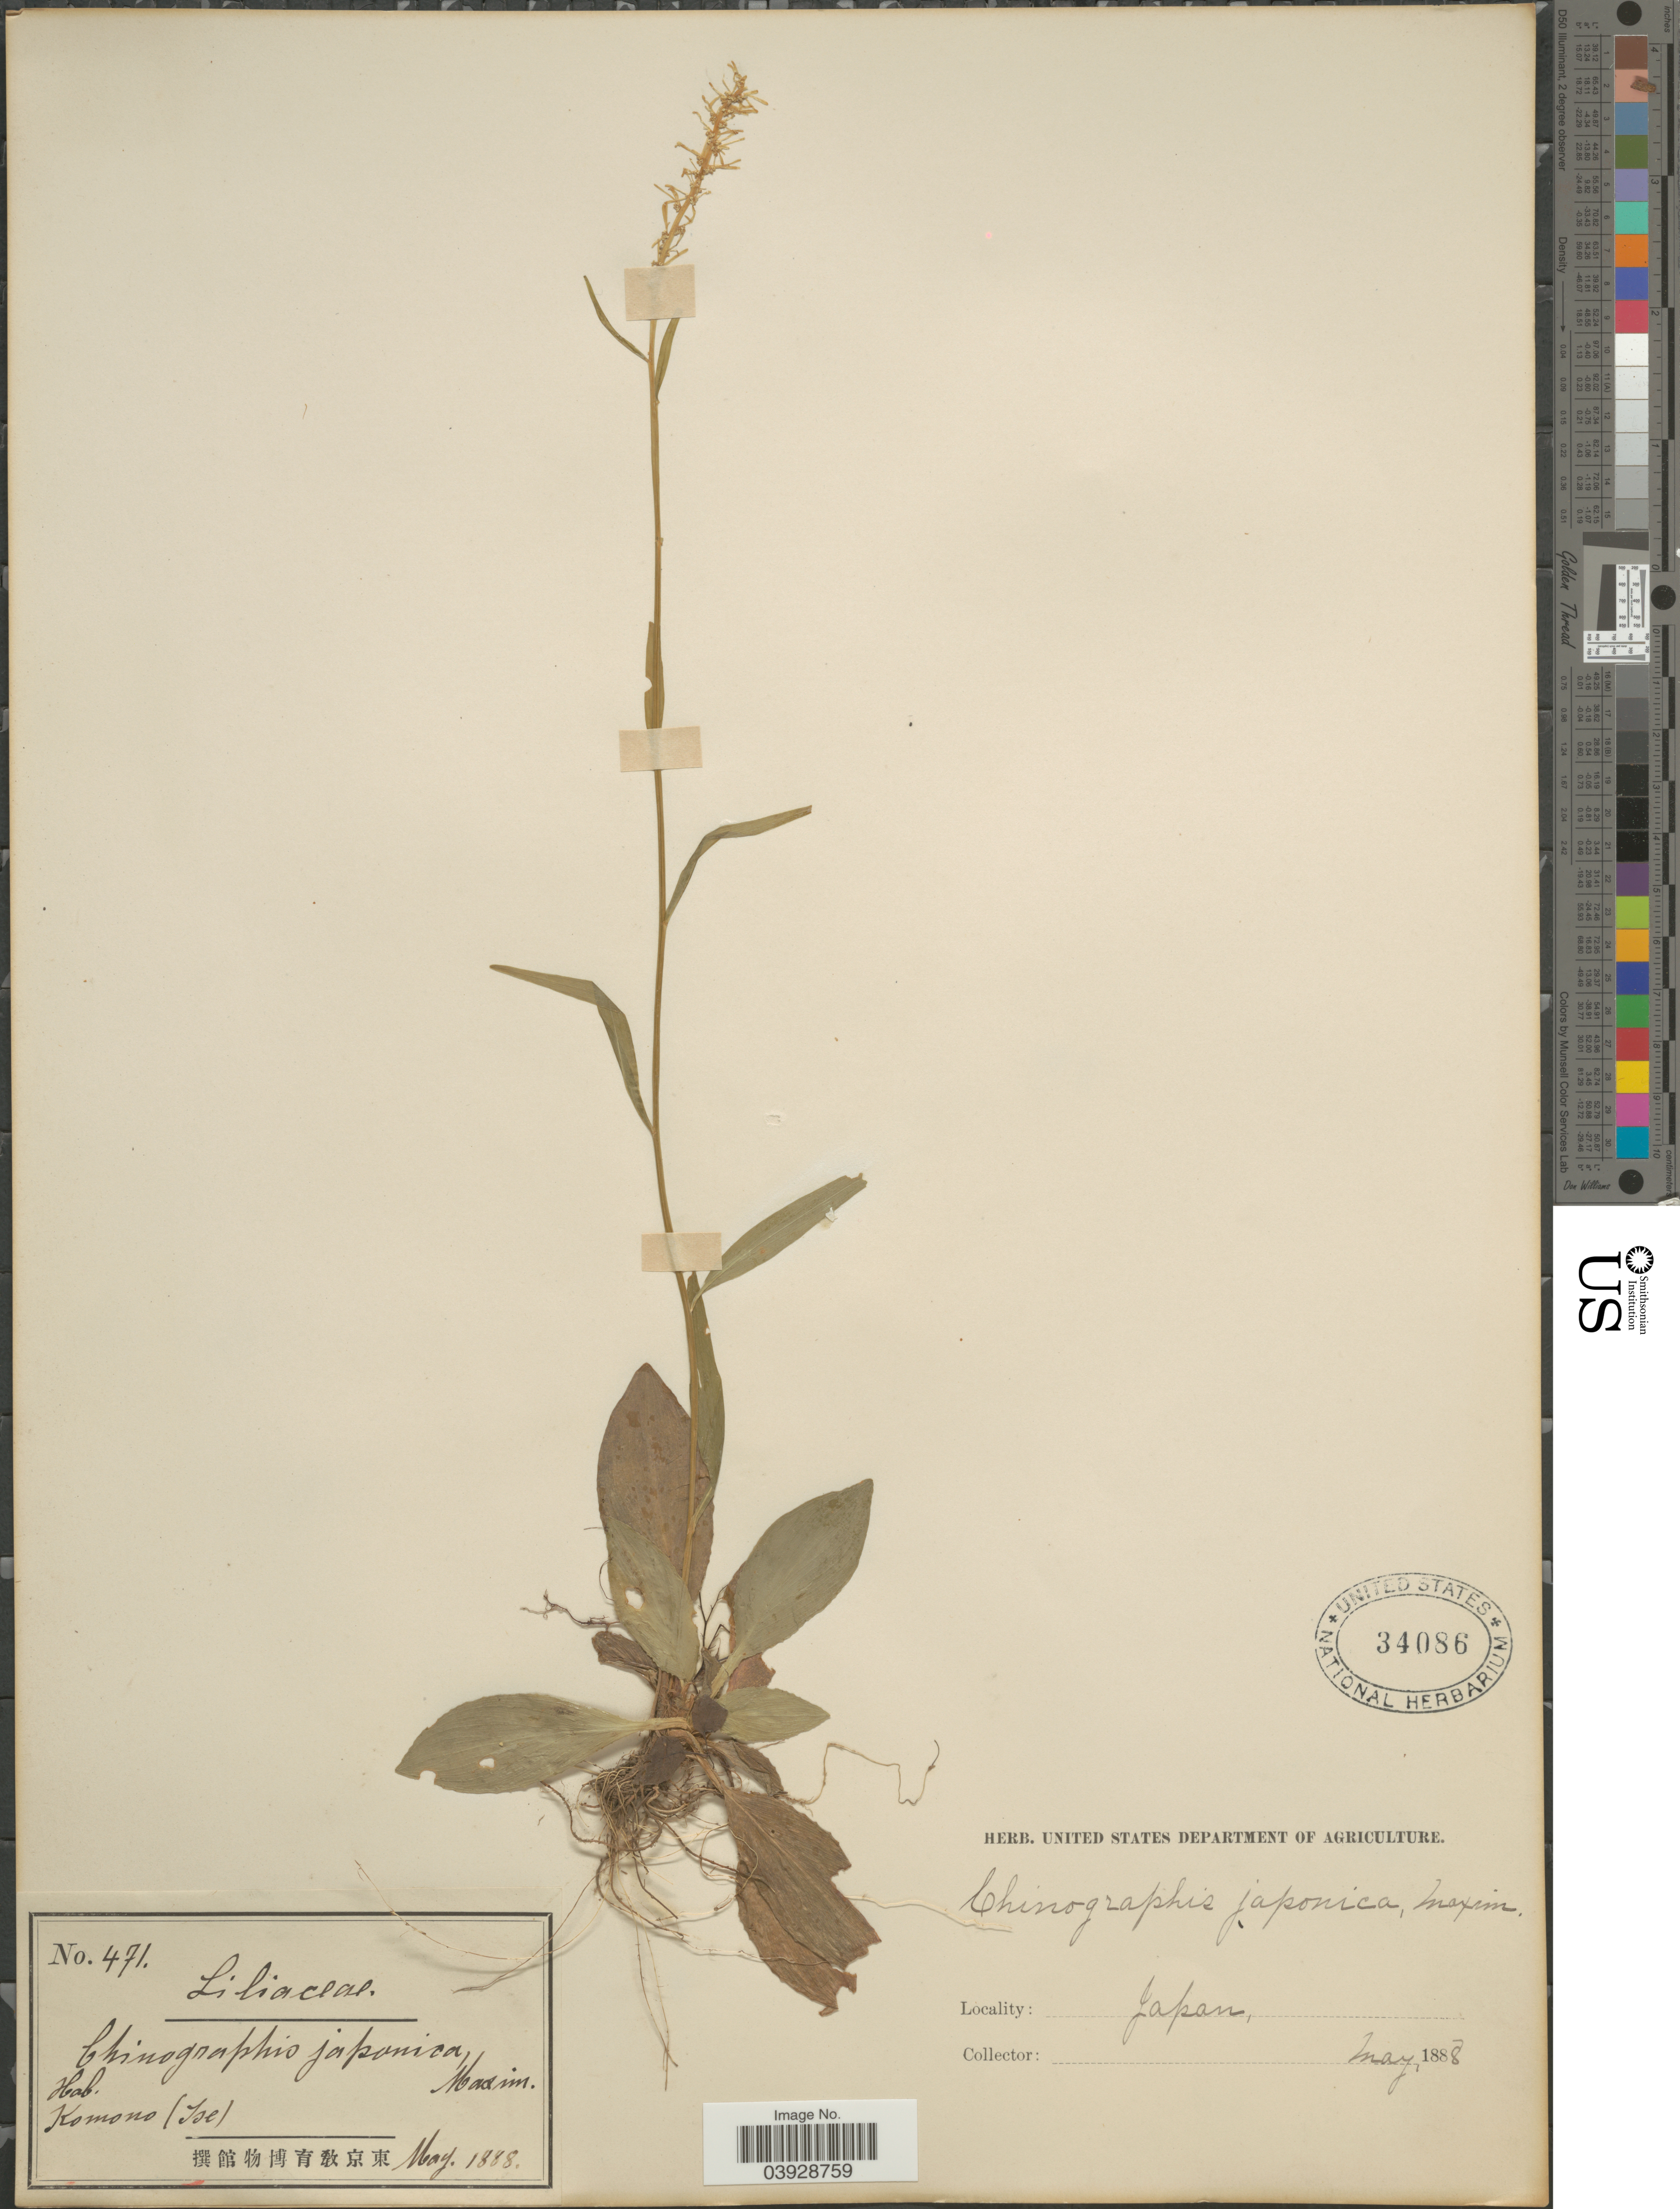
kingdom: Plantae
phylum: Tracheophyta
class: Liliopsida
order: Liliales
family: Melanthiaceae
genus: Chionographis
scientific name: Chionographis japonica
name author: Maxim.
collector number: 471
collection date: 1888-05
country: Japan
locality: Komono (Ise).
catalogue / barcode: US 34086